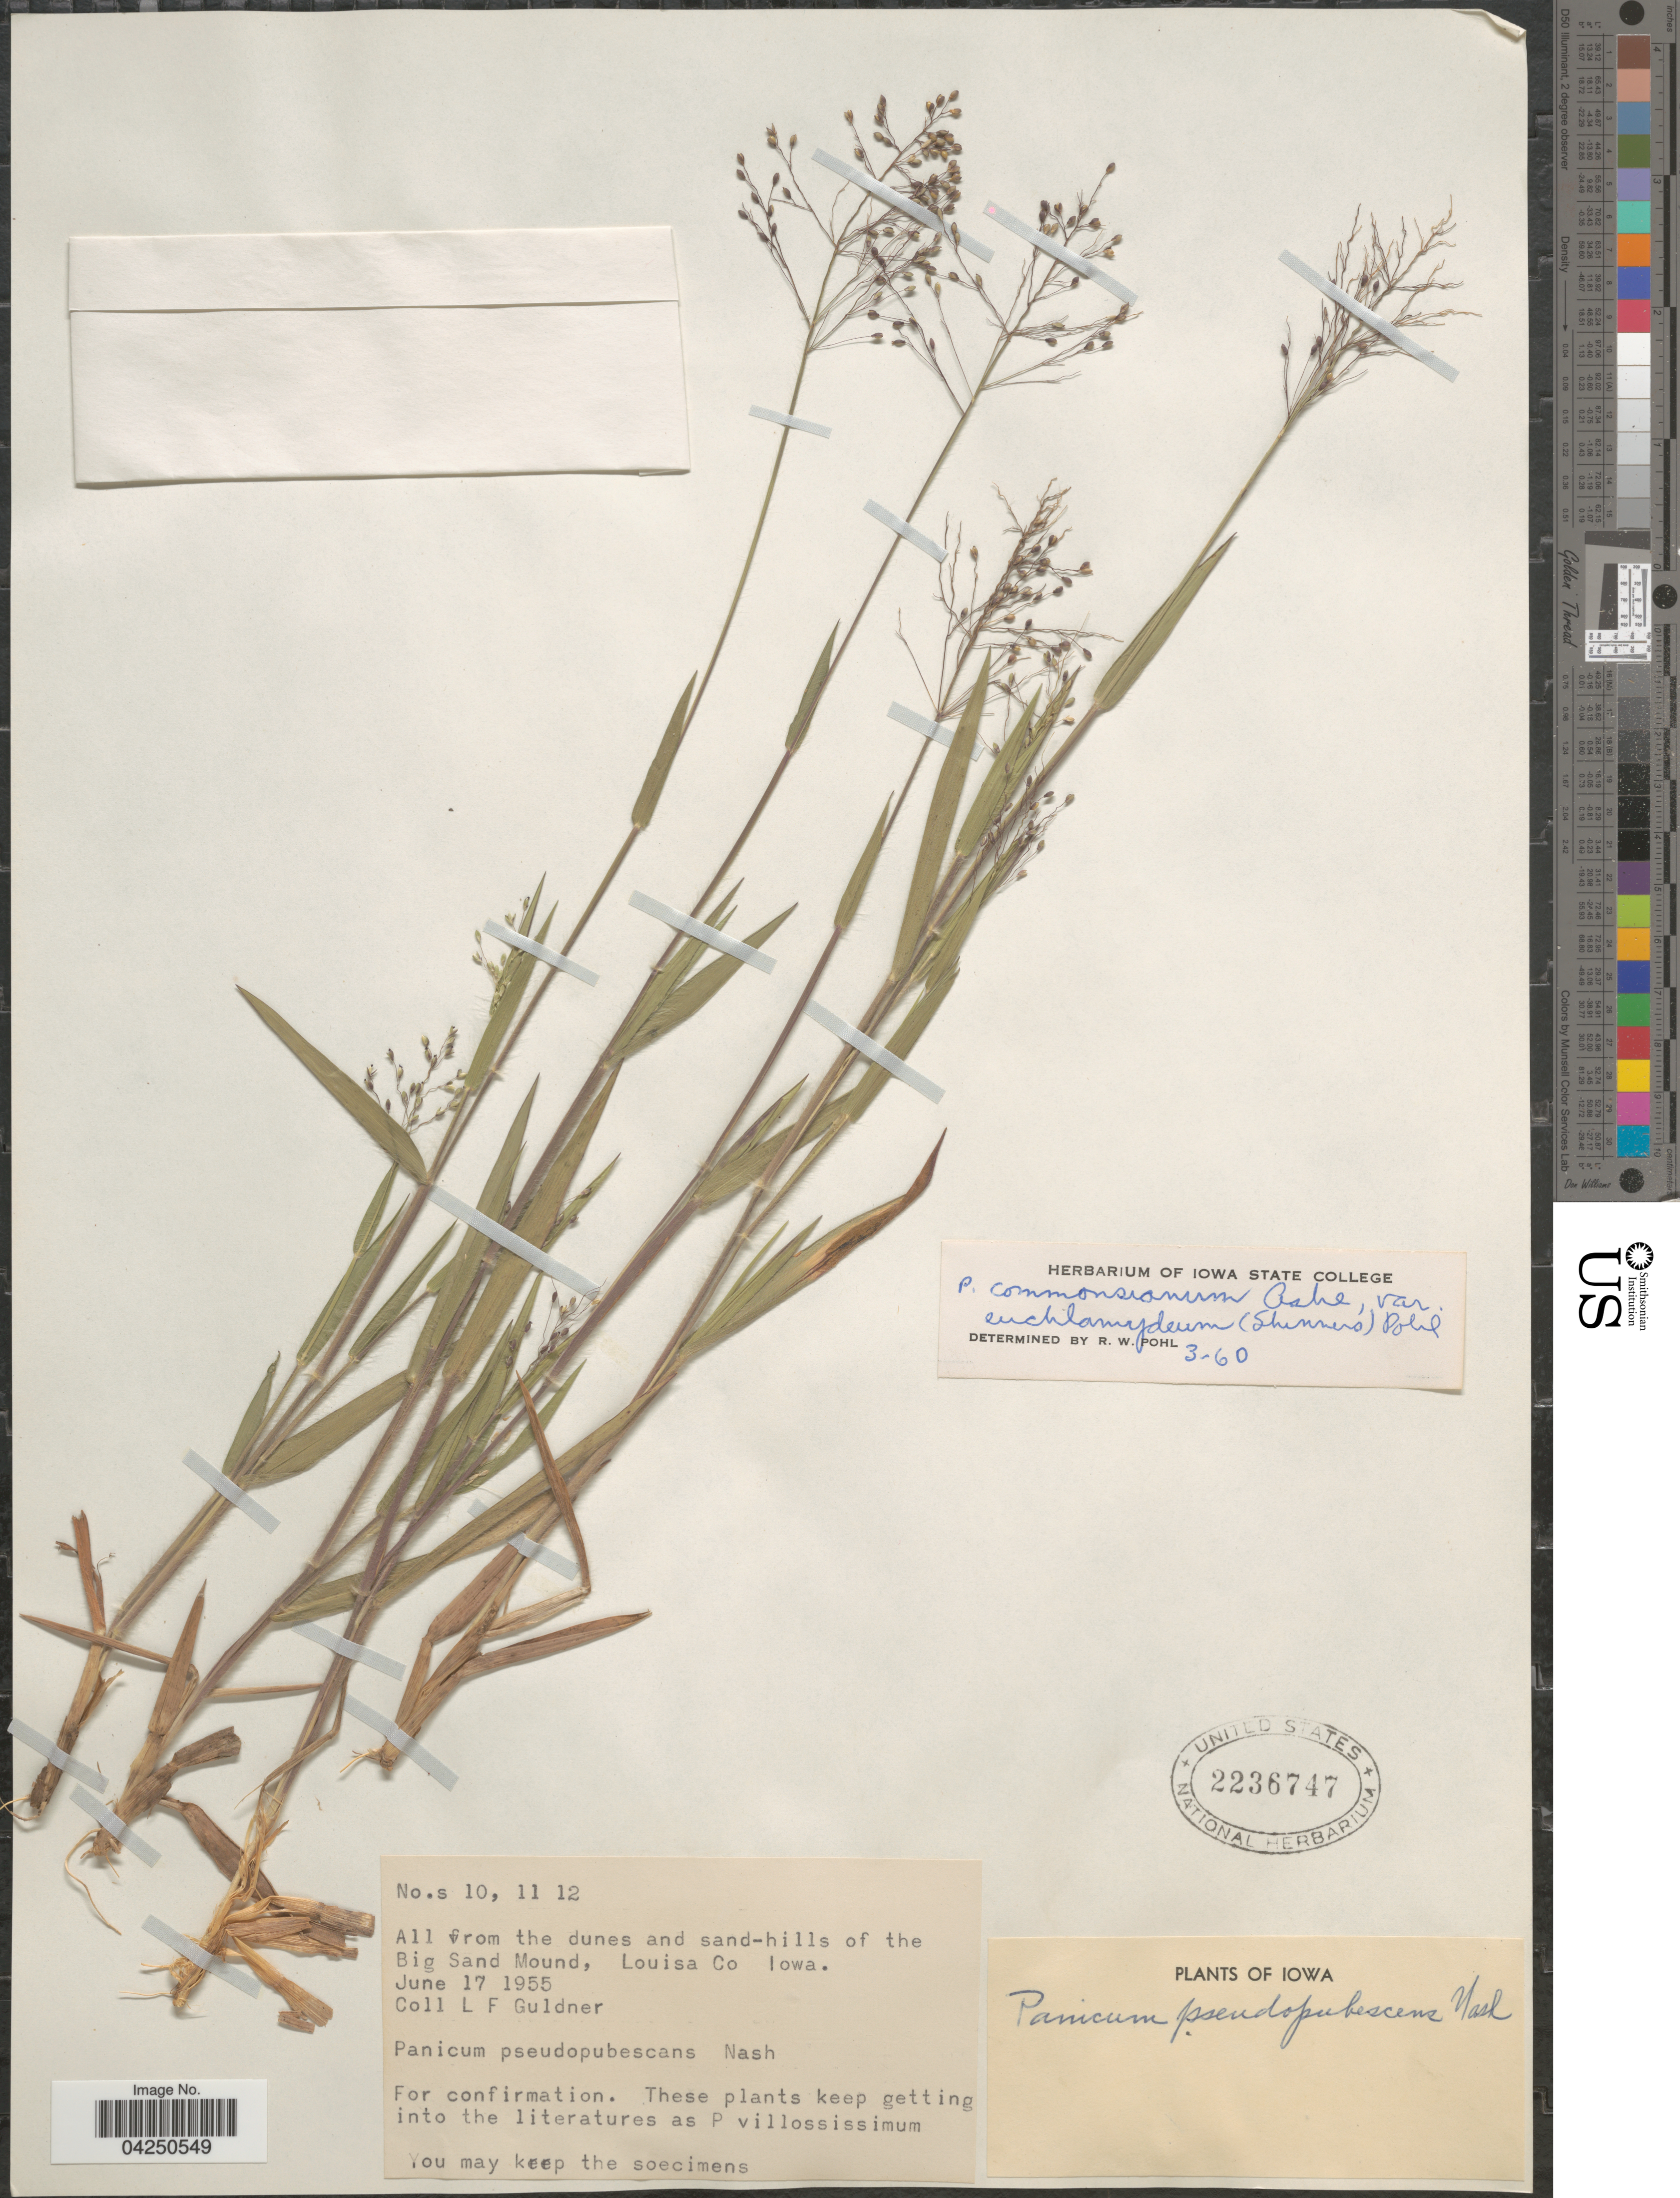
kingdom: Plantae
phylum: Tracheophyta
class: Liliopsida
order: Poales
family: Poaceae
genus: Dichanthelium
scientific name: Dichanthelium acuminatum var. acuminatum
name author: (Sw.) Gould & C.A. Clark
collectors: L. Guldner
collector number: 10/11/12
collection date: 1955-06-17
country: United States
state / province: Iowa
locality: The dunes and sandhills of the Big Sand Mound, Louisa Co.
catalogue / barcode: US 2236747